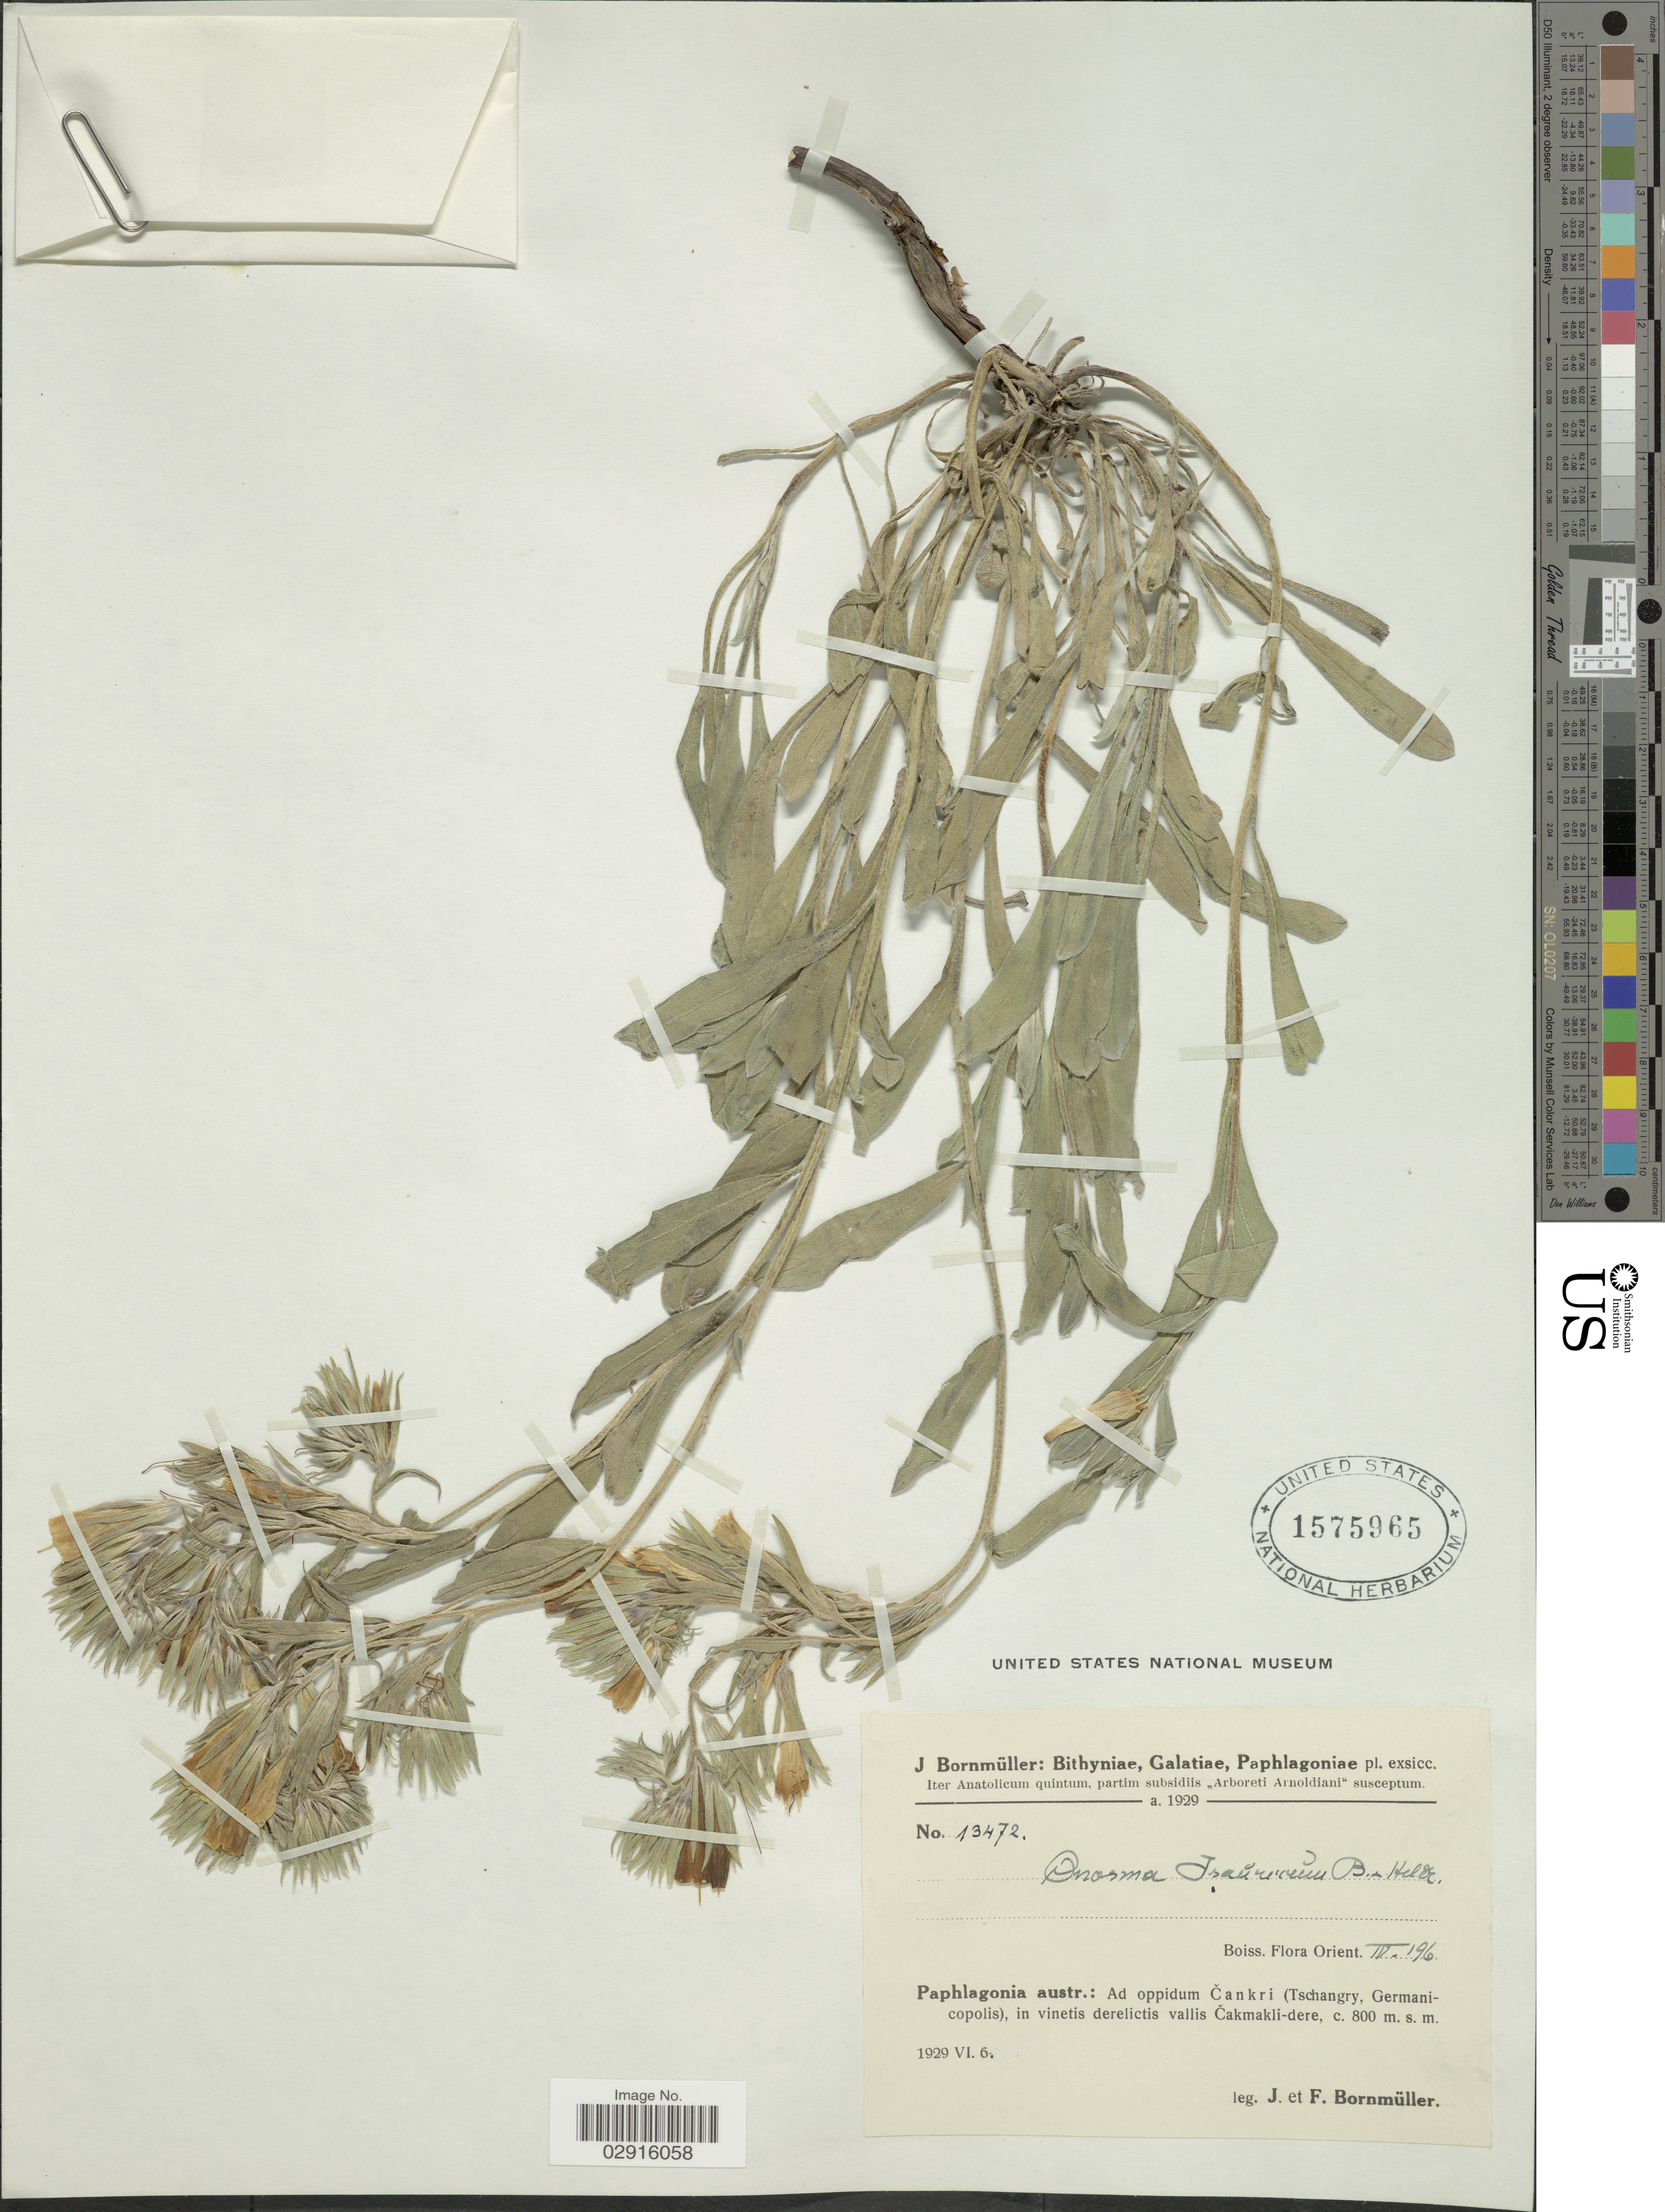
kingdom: Plantae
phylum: Tracheophyta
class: Magnoliopsida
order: Boraginales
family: Boraginaceae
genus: Onosma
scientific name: Onosma taurica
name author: Pall. ex Willd.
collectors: J. Bornmüller & F. Bornmüller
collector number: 13472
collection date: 1929-06-06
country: Turkey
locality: Paphlagonia austr.: Ad oppidum Ĉankri (Tschangry, Germanicopolis), vinetis derelictis vallis Ĉakmakli-dere.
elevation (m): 800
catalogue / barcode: US 1575965